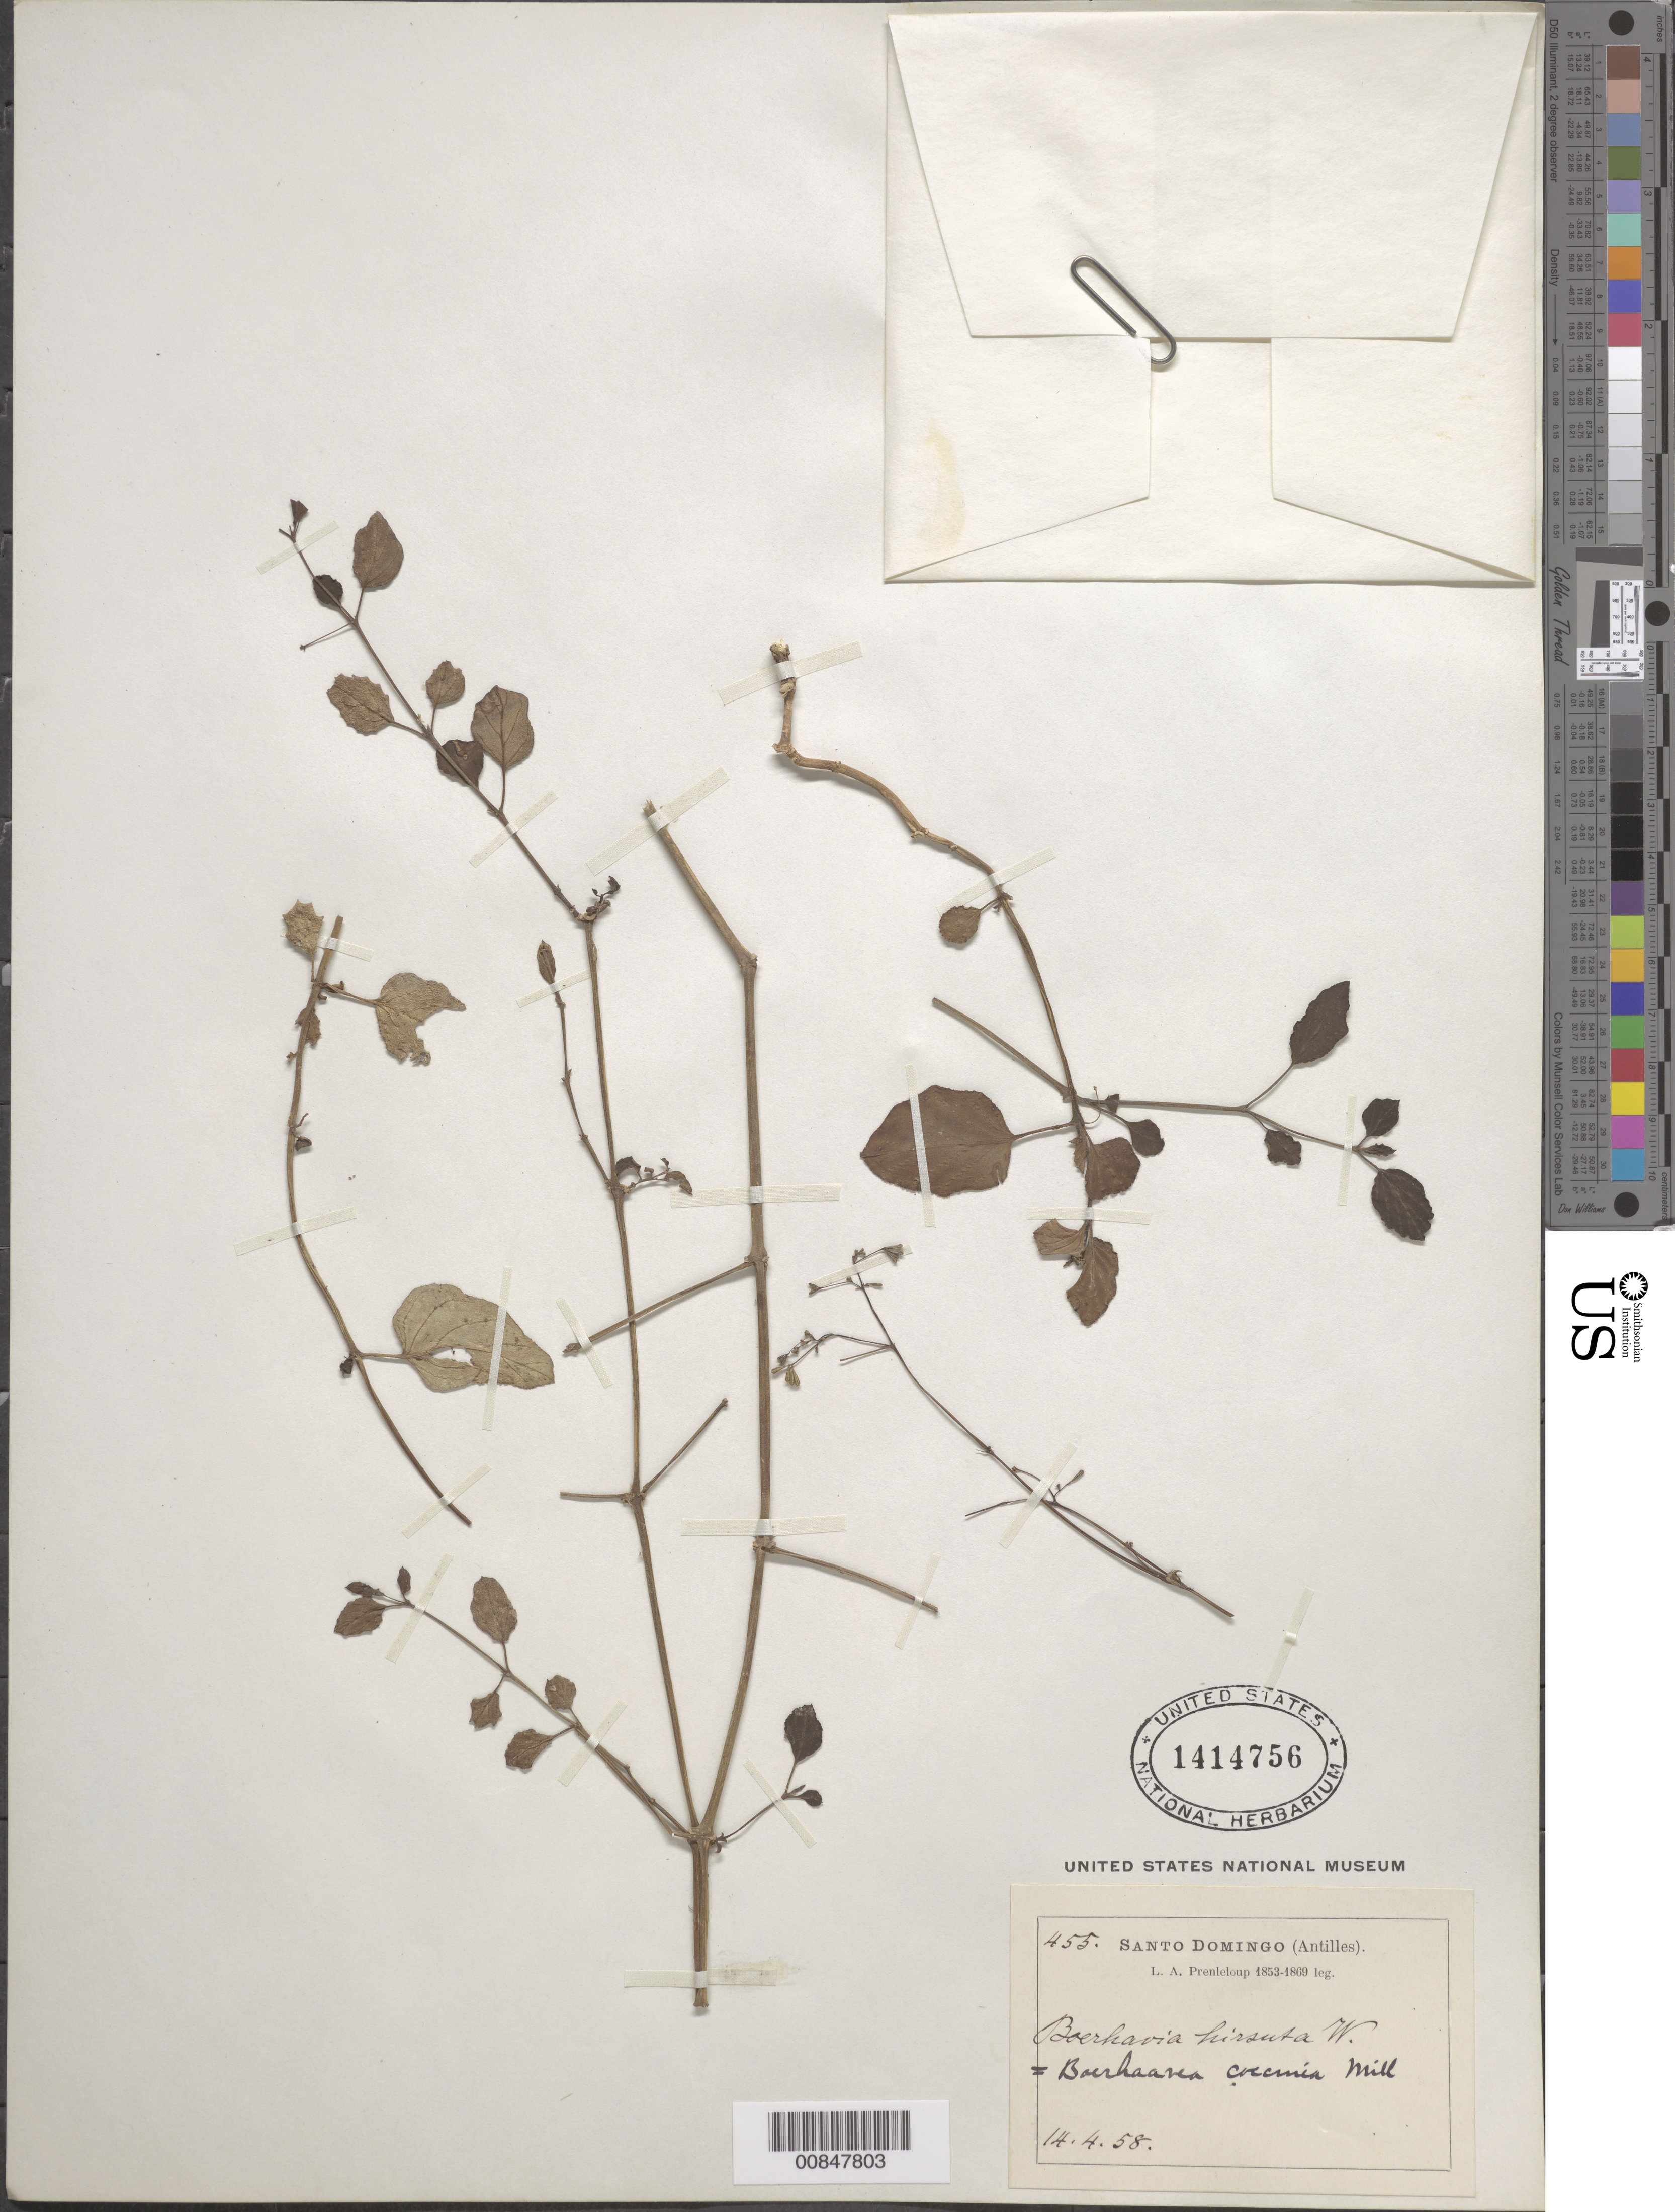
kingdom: Plantae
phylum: Tracheophyta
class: Magnoliopsida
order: Caryophyllales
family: Nyctaginaceae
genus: Boerhavia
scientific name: Boerhavia coccinea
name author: Mill.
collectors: L. Prenleloup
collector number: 455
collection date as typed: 14 Apr 1858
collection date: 1858-04-14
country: Dominican Republic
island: Hispaniola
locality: Santo Domingo (Antilles).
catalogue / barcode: US 1414756